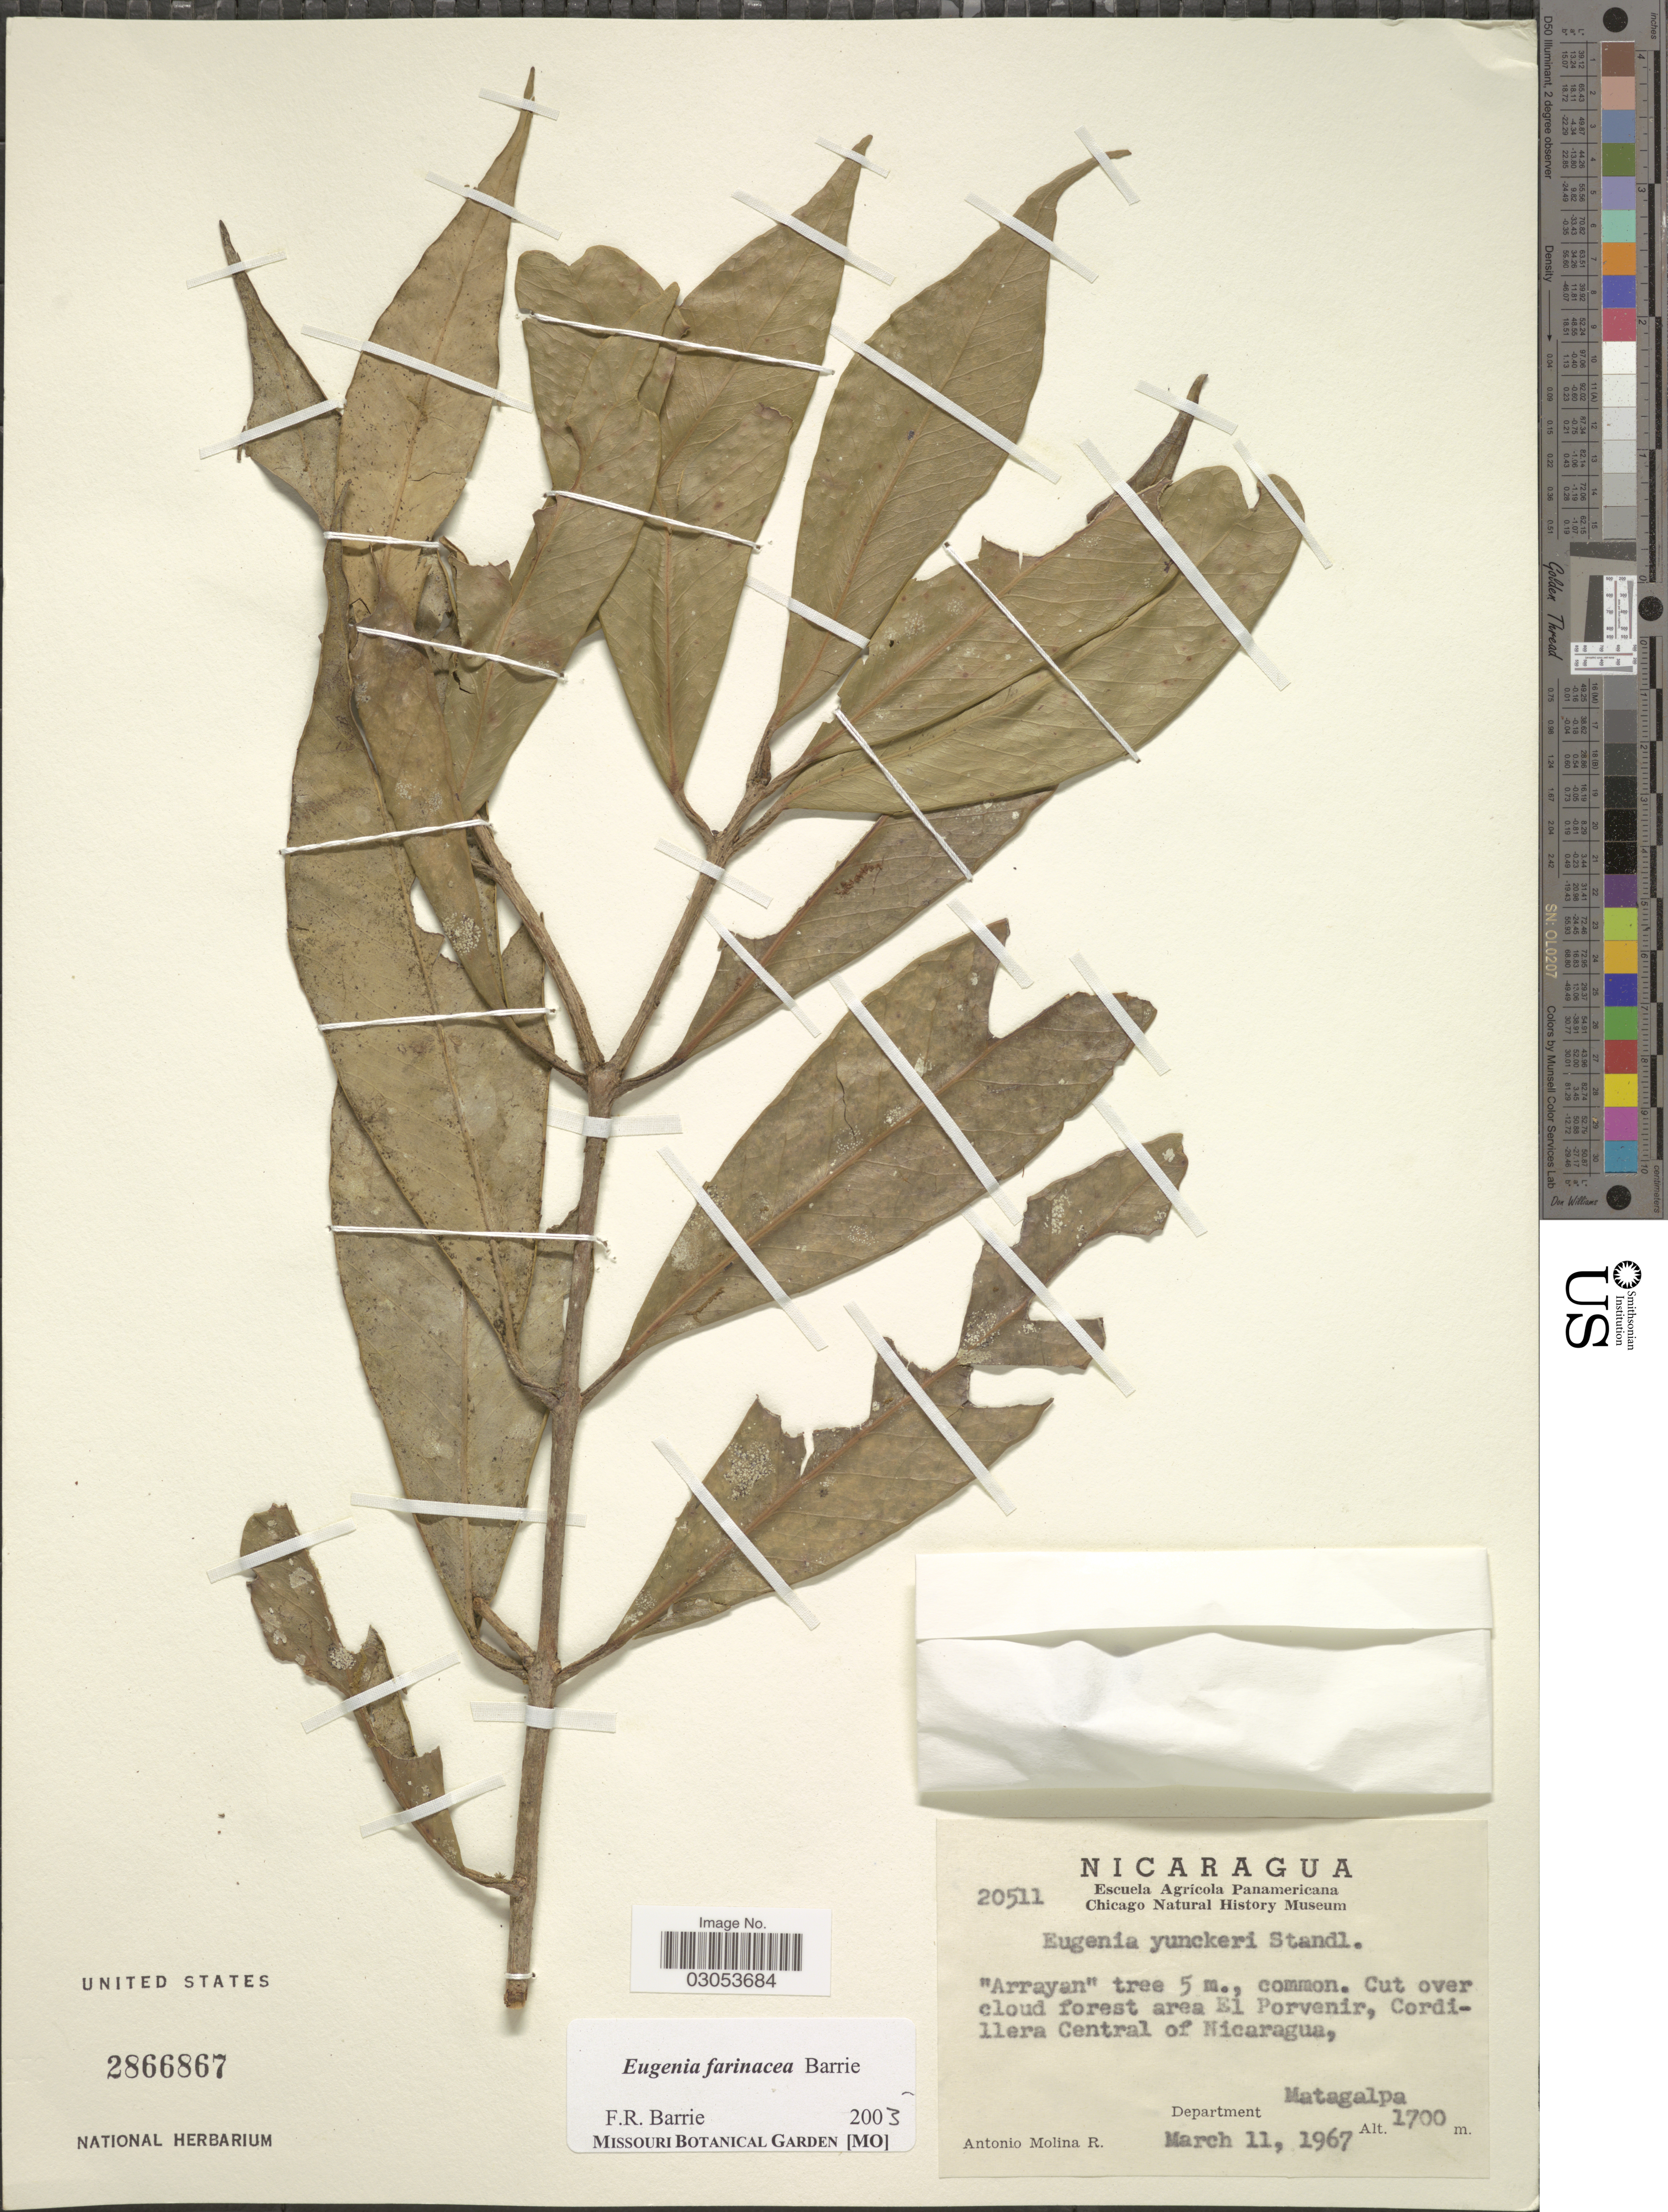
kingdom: Plantae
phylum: Tracheophyta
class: Magnoliopsida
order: Myrtales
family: Myrtaceae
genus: Eugenia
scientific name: Eugenia farinacea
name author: Barrie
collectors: A. Molina R.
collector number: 20511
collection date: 1967-03-11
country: Nicaragua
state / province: Matagalpa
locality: Cut over cloud forest area El Porvenir, Cordillera Central of Nicaragua, Department Matagalpa.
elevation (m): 1700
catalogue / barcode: US 2866867